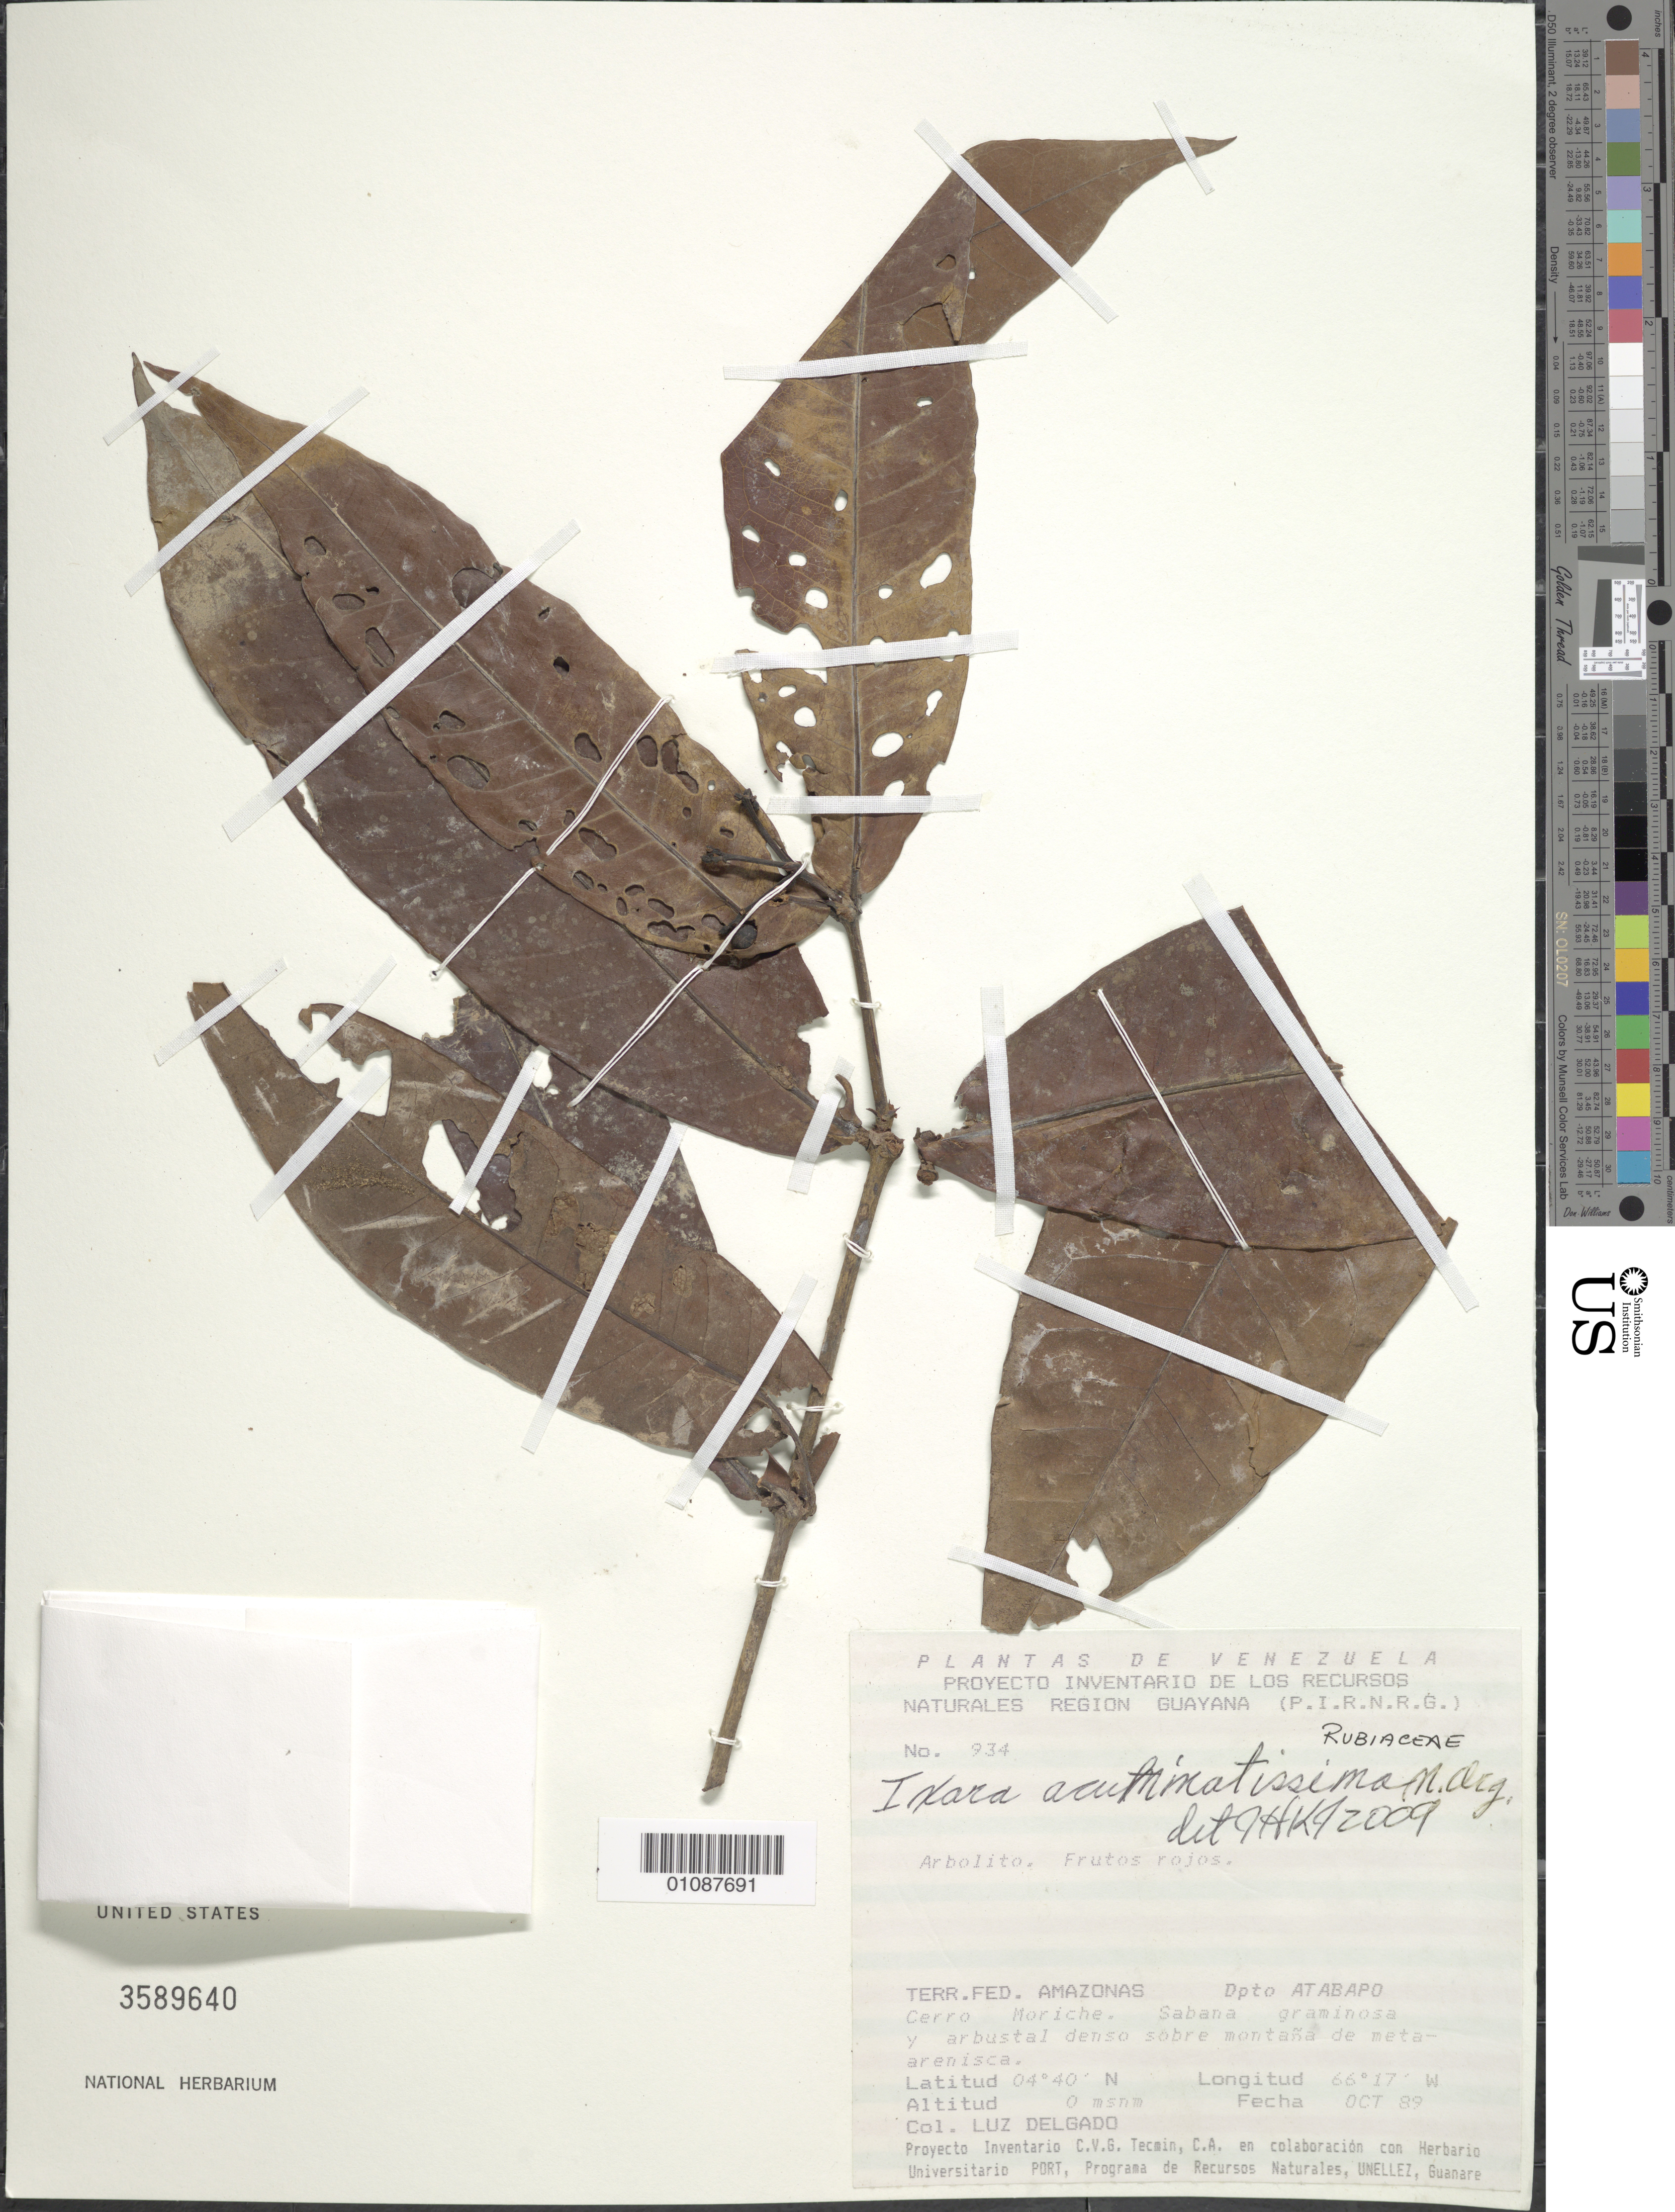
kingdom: Plantae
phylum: Tracheophyta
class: Magnoliopsida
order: Gentianales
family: Rubiaceae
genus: Ixora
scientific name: Ixora acuminatissima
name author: Müll. Arg.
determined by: Kirkbride, J. H.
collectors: L. Delgado V.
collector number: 934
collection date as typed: Oct-89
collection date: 1989-10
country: Venezuela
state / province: Amazonas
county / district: Atabapo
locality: Cerro Moriche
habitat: Sabana graminosa y arbustal denso sobre montaña de meta-arenisca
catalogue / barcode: US 3589640